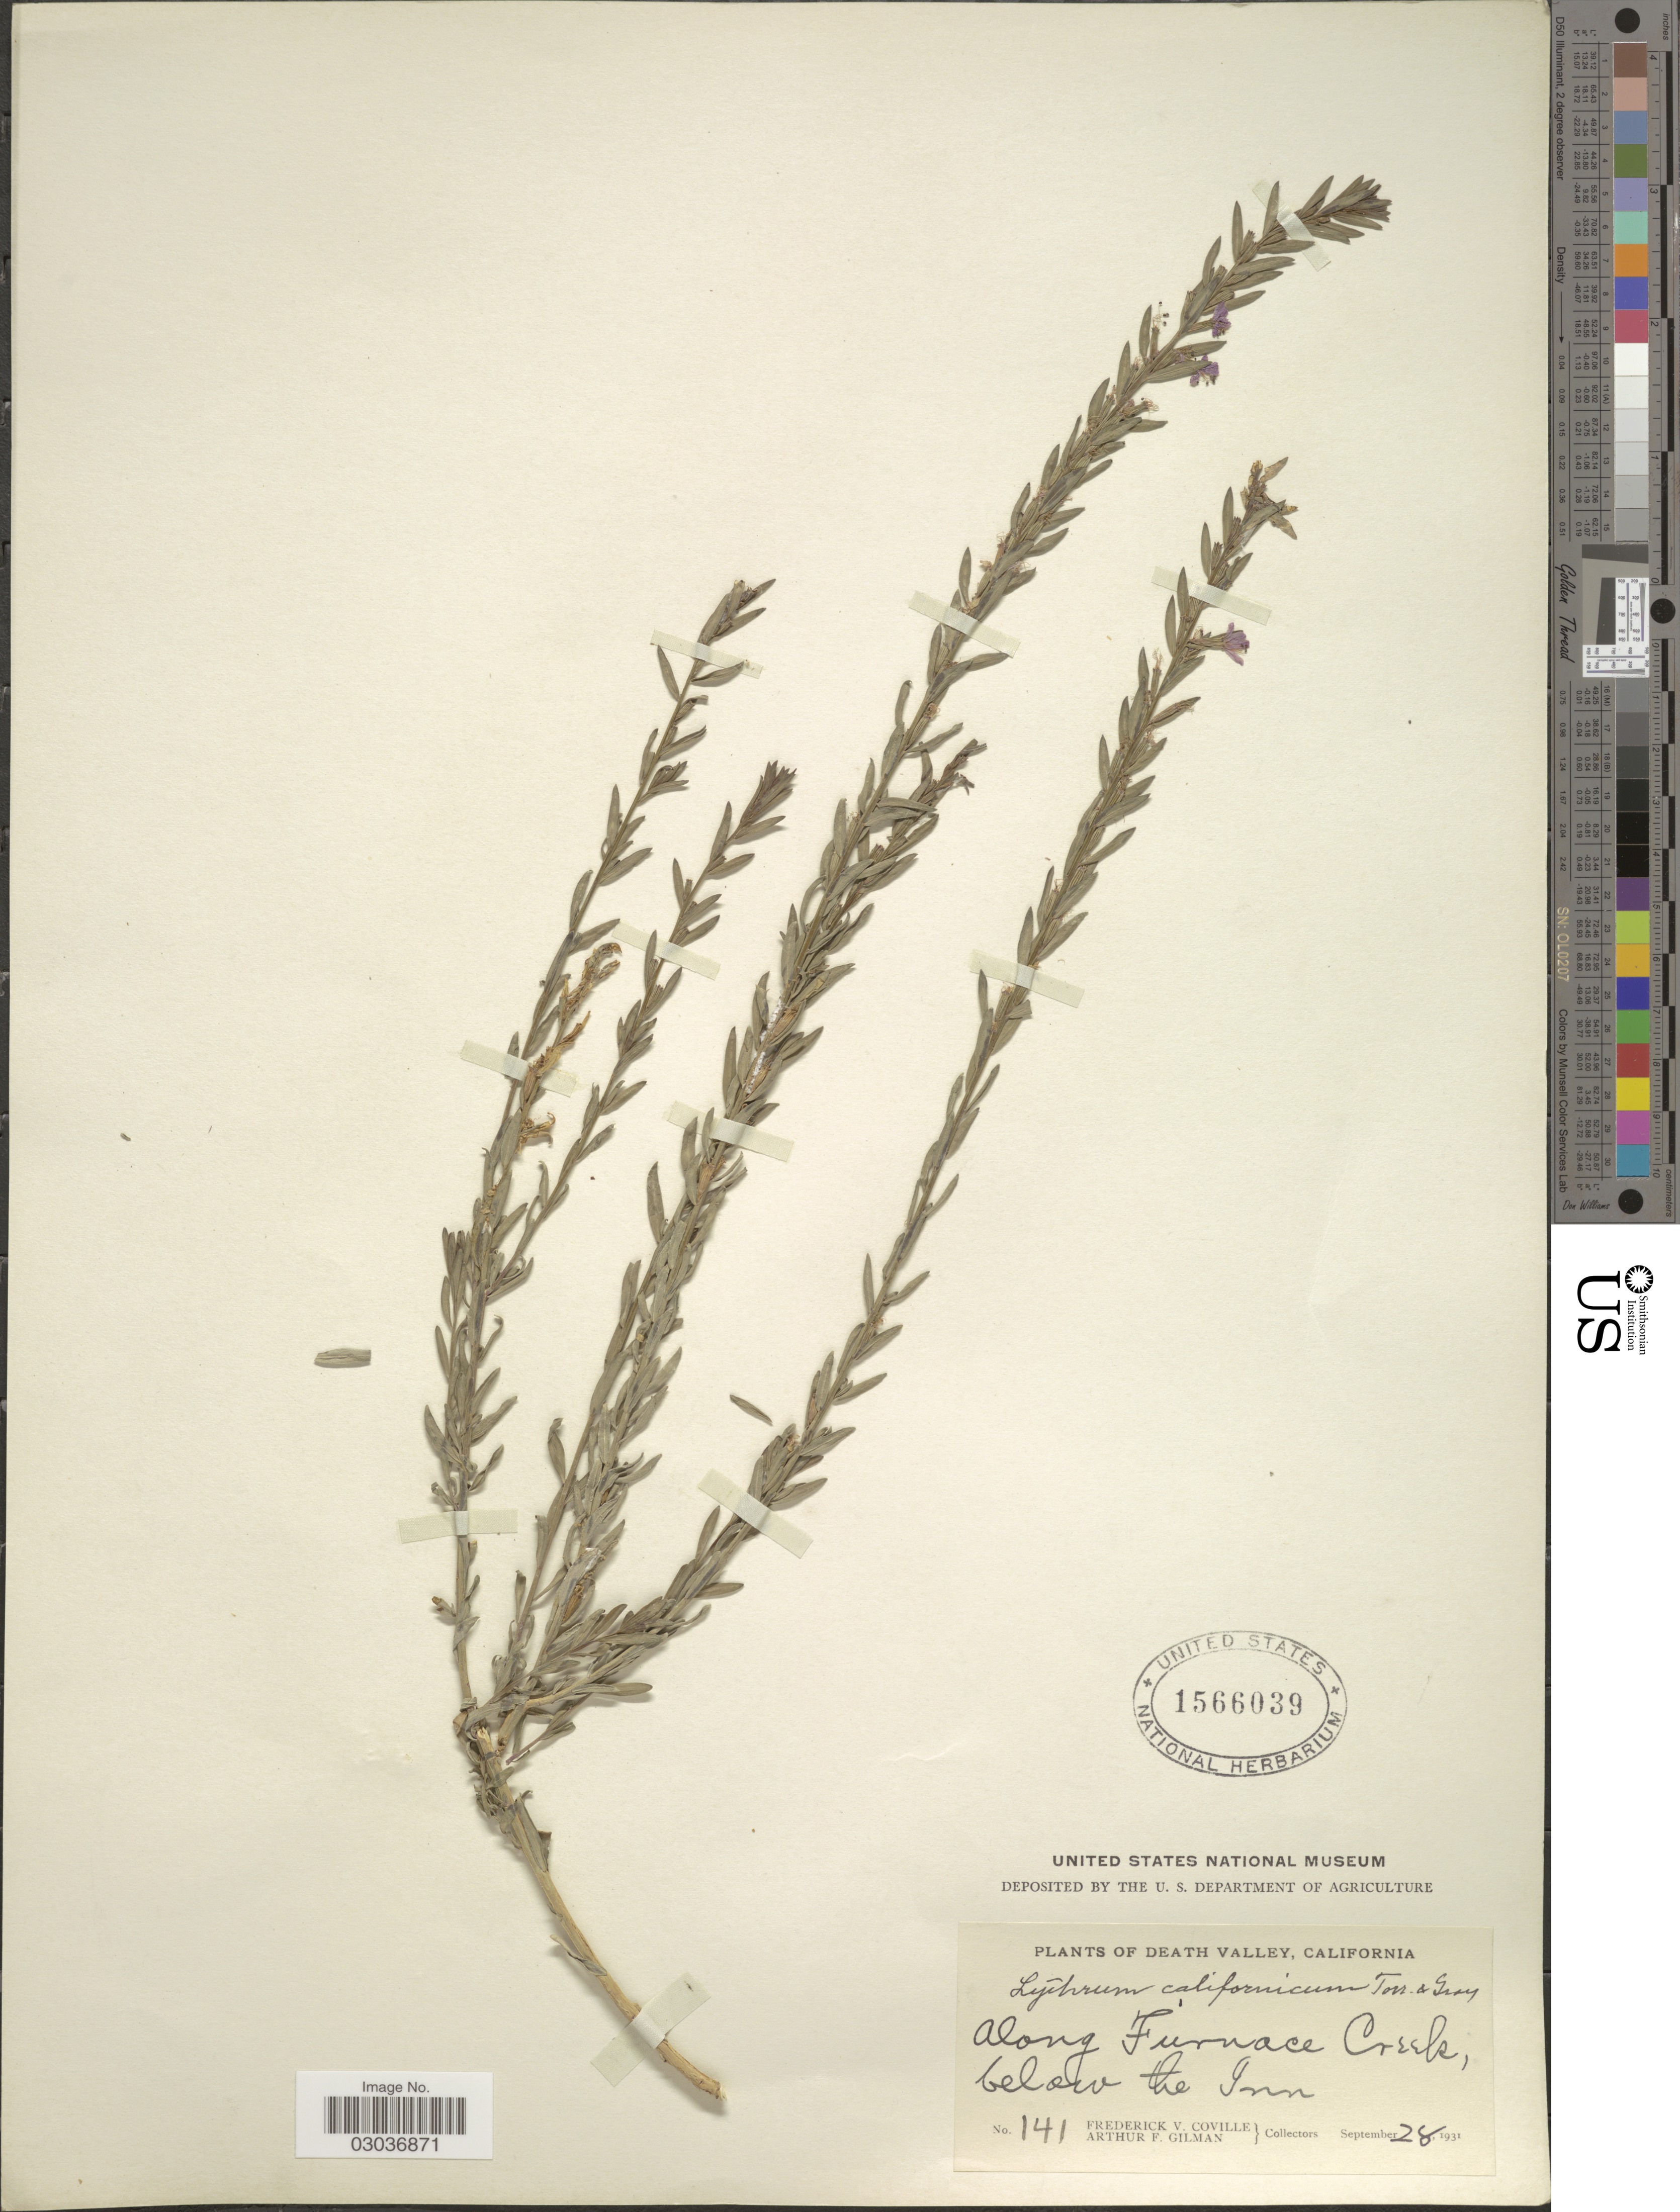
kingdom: Plantae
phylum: Tracheophyta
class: Magnoliopsida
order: Myrtales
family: Lythraceae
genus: Lythrum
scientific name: Lythrum californicum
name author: Torr. & A. Gray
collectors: F. V. Coville & A. Gilman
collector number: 141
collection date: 1931-09-28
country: United States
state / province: California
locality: Death Valley. Along Furnace Creek, below the Inn.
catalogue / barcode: US 1566039